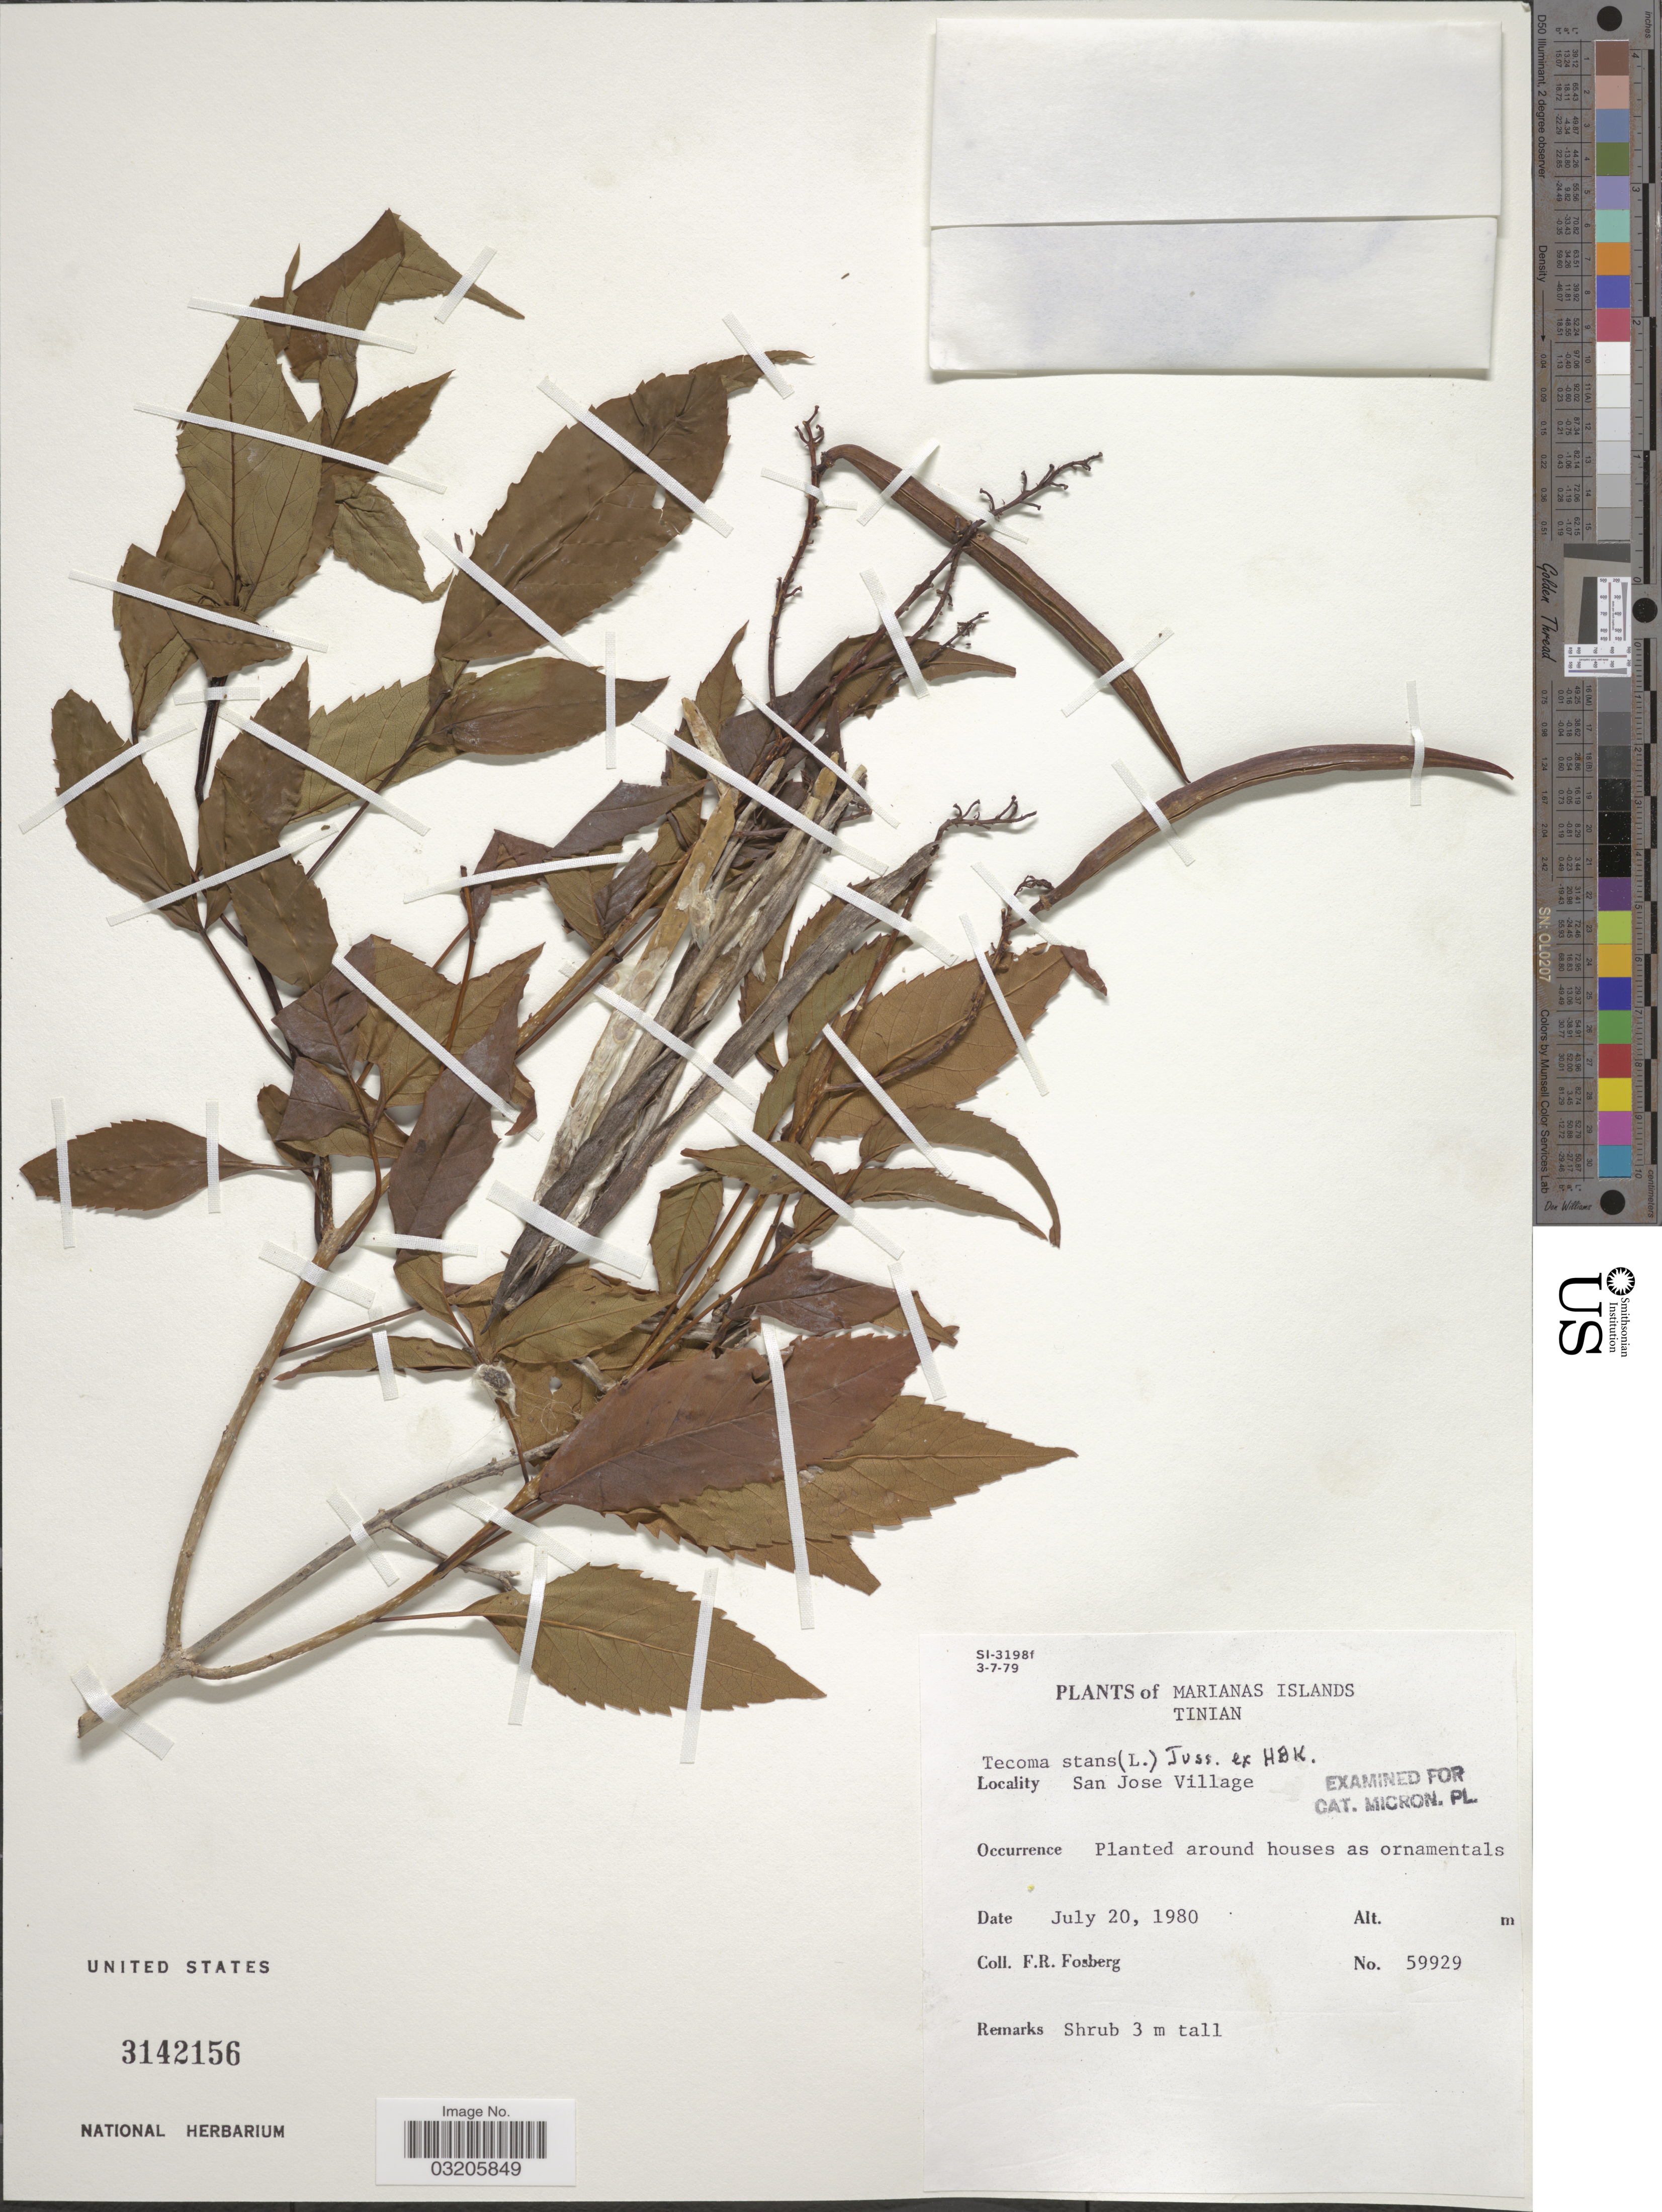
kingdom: Plantae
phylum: Tracheophyta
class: Magnoliopsida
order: Lamiales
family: Bignoniaceae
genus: Tecoma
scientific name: Tecoma stans var. stans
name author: (L.) Juss. ex Kunth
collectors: F. R. Fosberg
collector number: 59929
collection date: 1980-07-20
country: Northern Mariana Islands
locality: Marianas Islands. Tinian. San Jose Village. Planted around houses as ornamentals.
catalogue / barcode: US 3142156